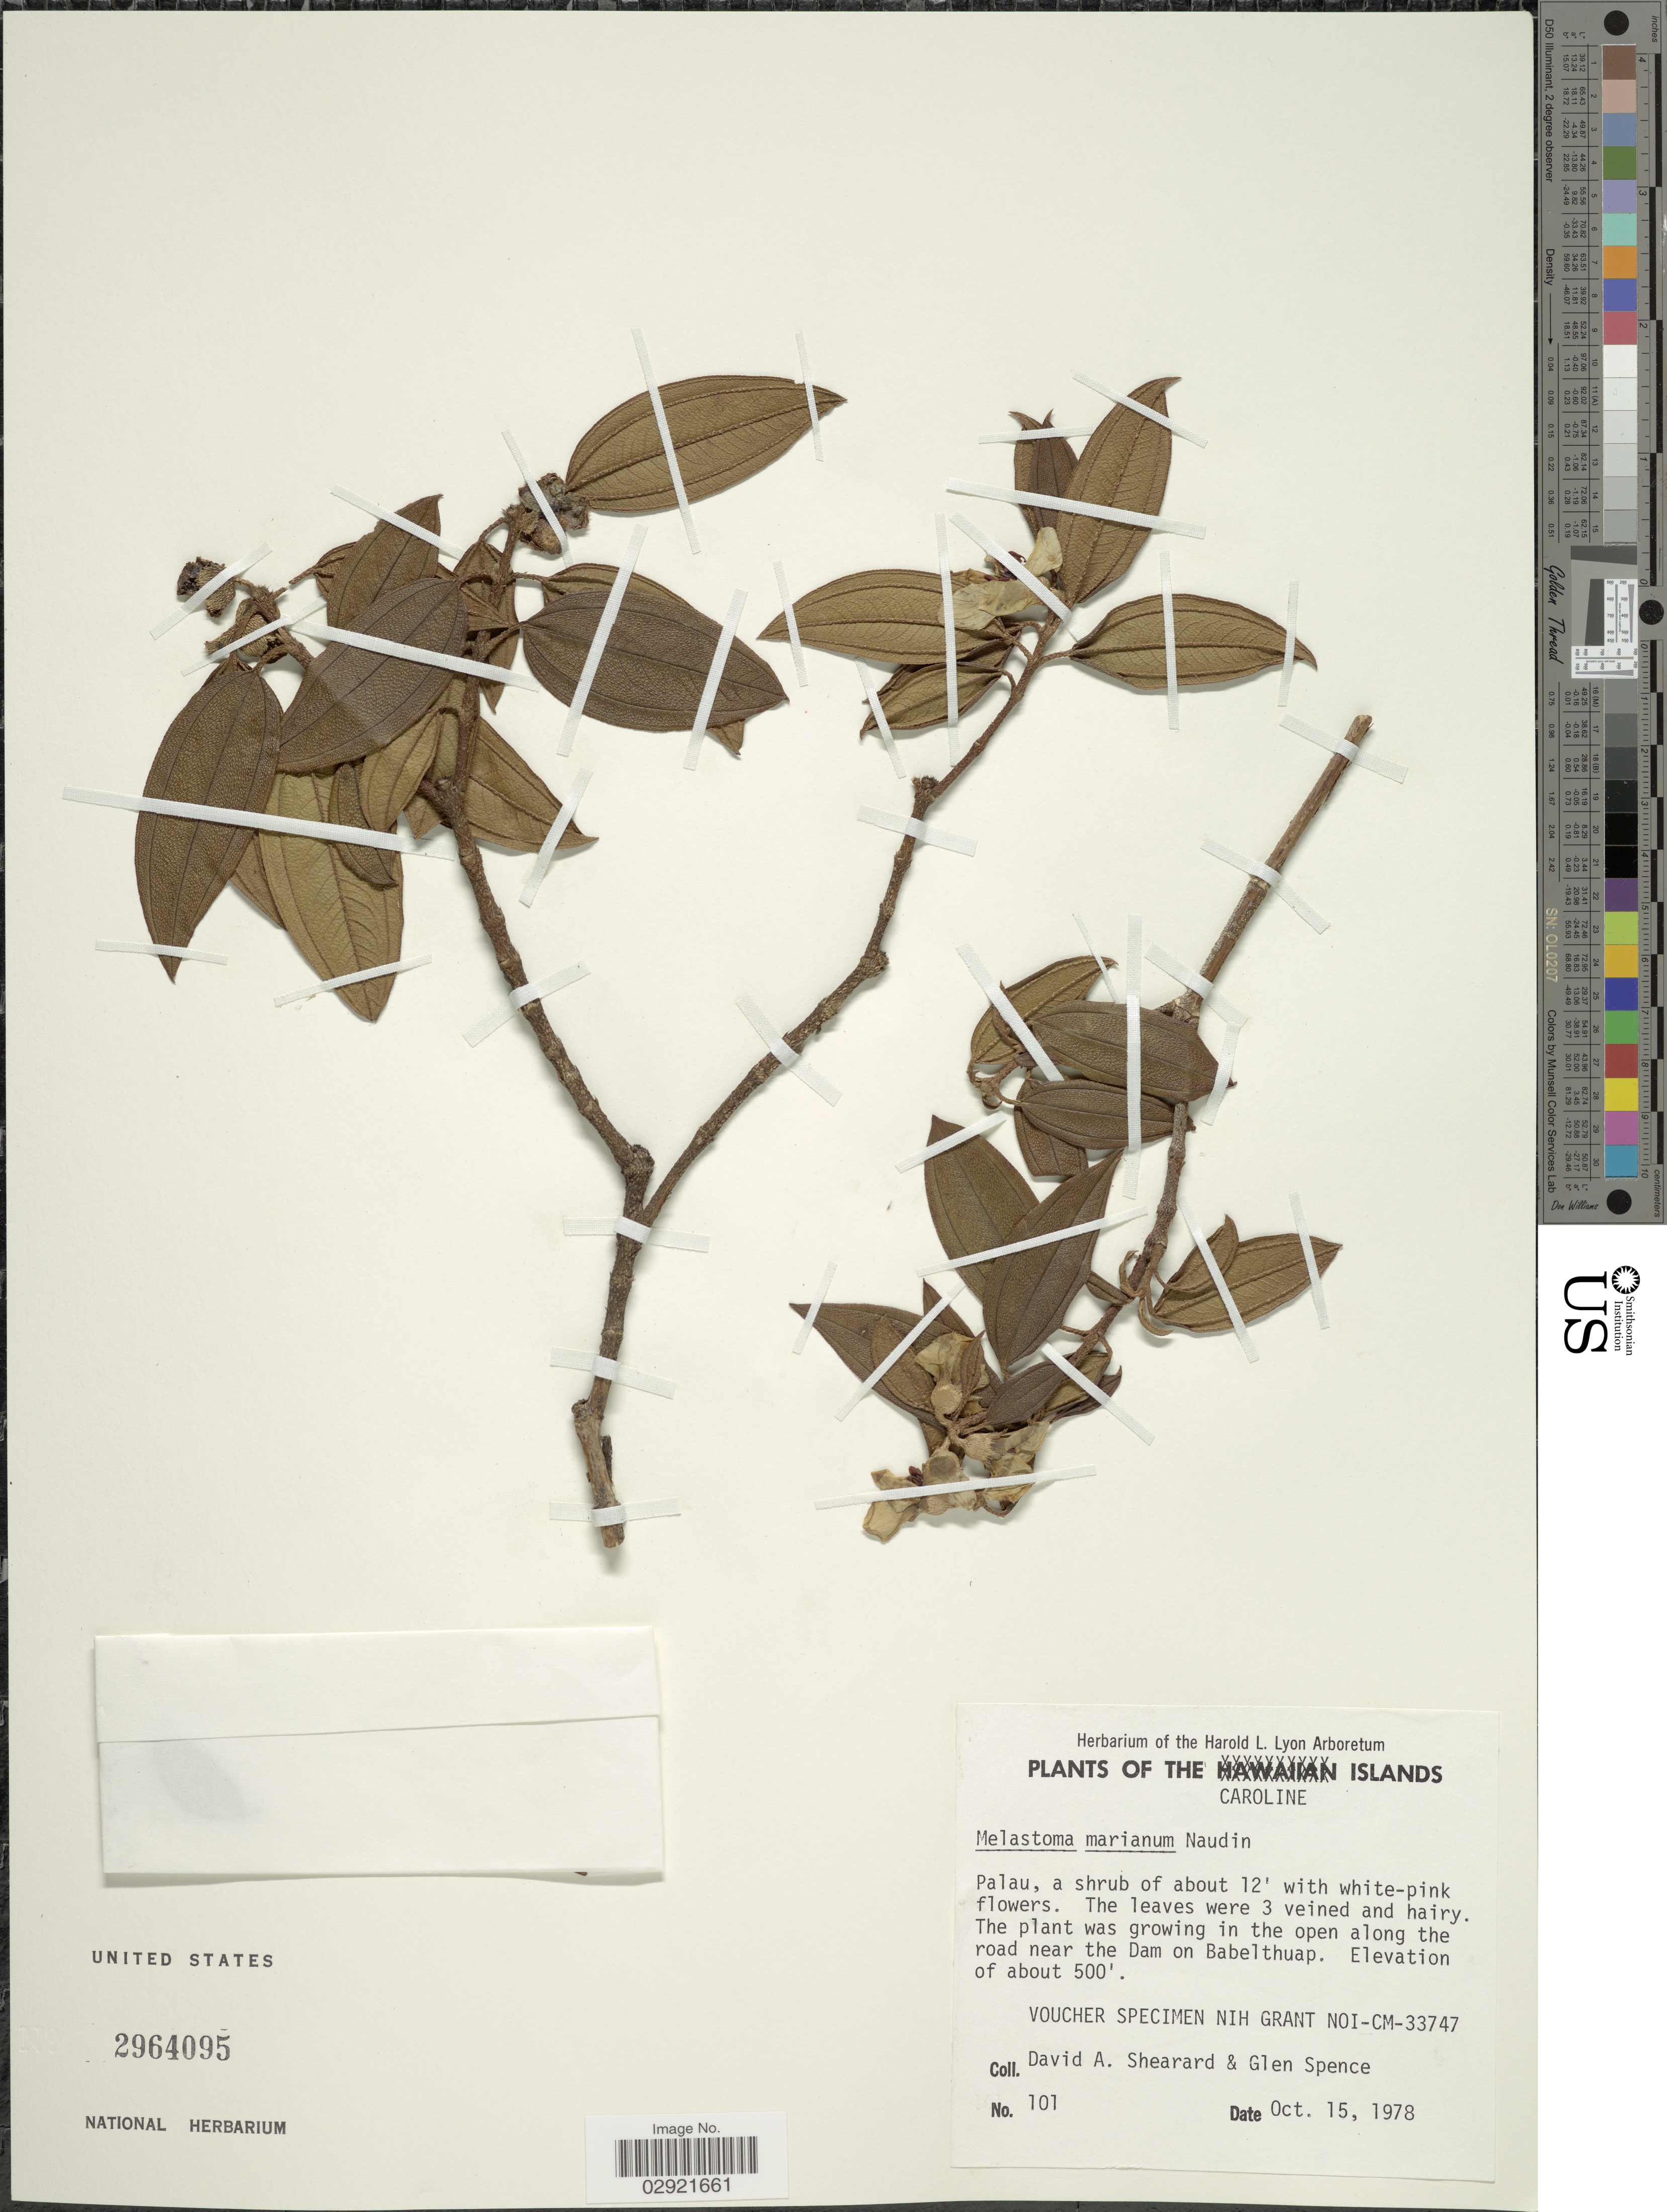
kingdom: Plantae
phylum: Tracheophyta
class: Magnoliopsida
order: Myrtales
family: Melastomataceae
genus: Melastoma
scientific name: Melastoma malabathricum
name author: L.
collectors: D. Shearard & G. Spence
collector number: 101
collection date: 1978-10-15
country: Palau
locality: Caroline Islands. Palau. The plant was growing in the open along the road near the Dam on Babelthuap.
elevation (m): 152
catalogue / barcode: US 2964095